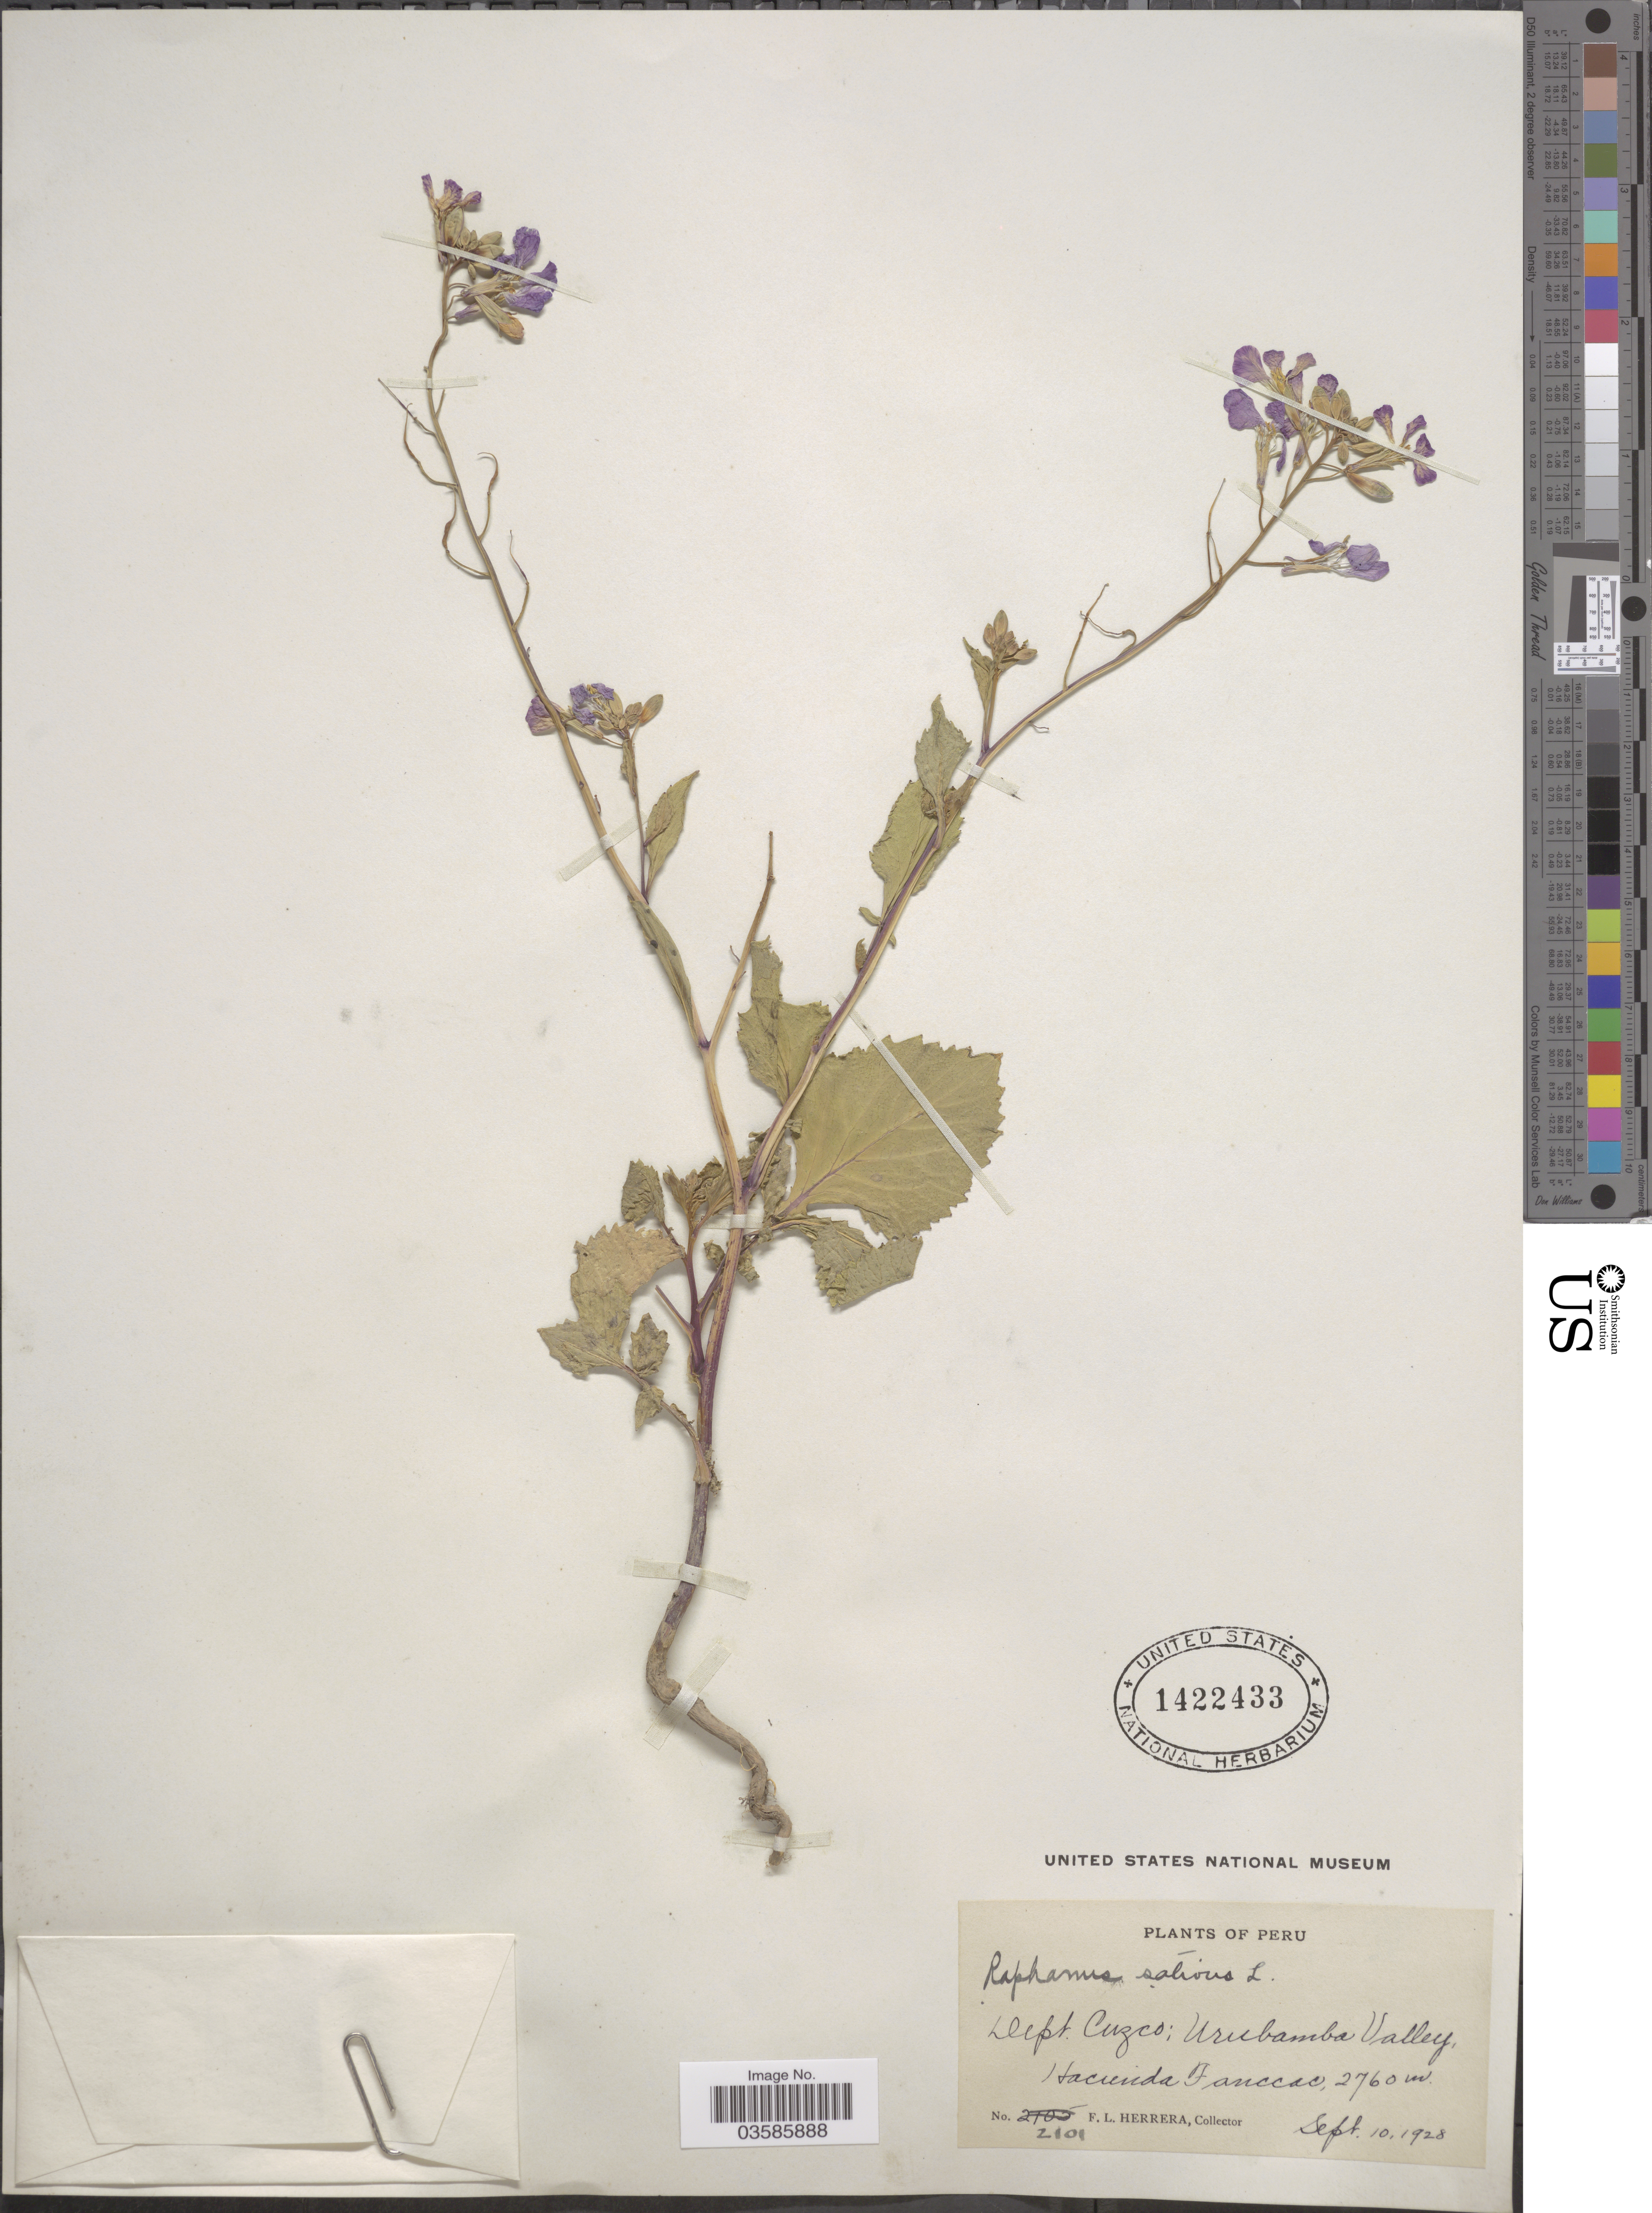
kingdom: Plantae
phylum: Tracheophyta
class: Magnoliopsida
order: Brassicales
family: Brassicaceae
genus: Raphanus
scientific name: Raphanus sativus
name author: L.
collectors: F. L. Herrera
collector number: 2101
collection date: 1928-09-10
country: Peru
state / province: Cusco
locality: Dept. Cuzco; Urubamba Valley, Hacienda Fanncac.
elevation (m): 2760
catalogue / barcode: US 1422433